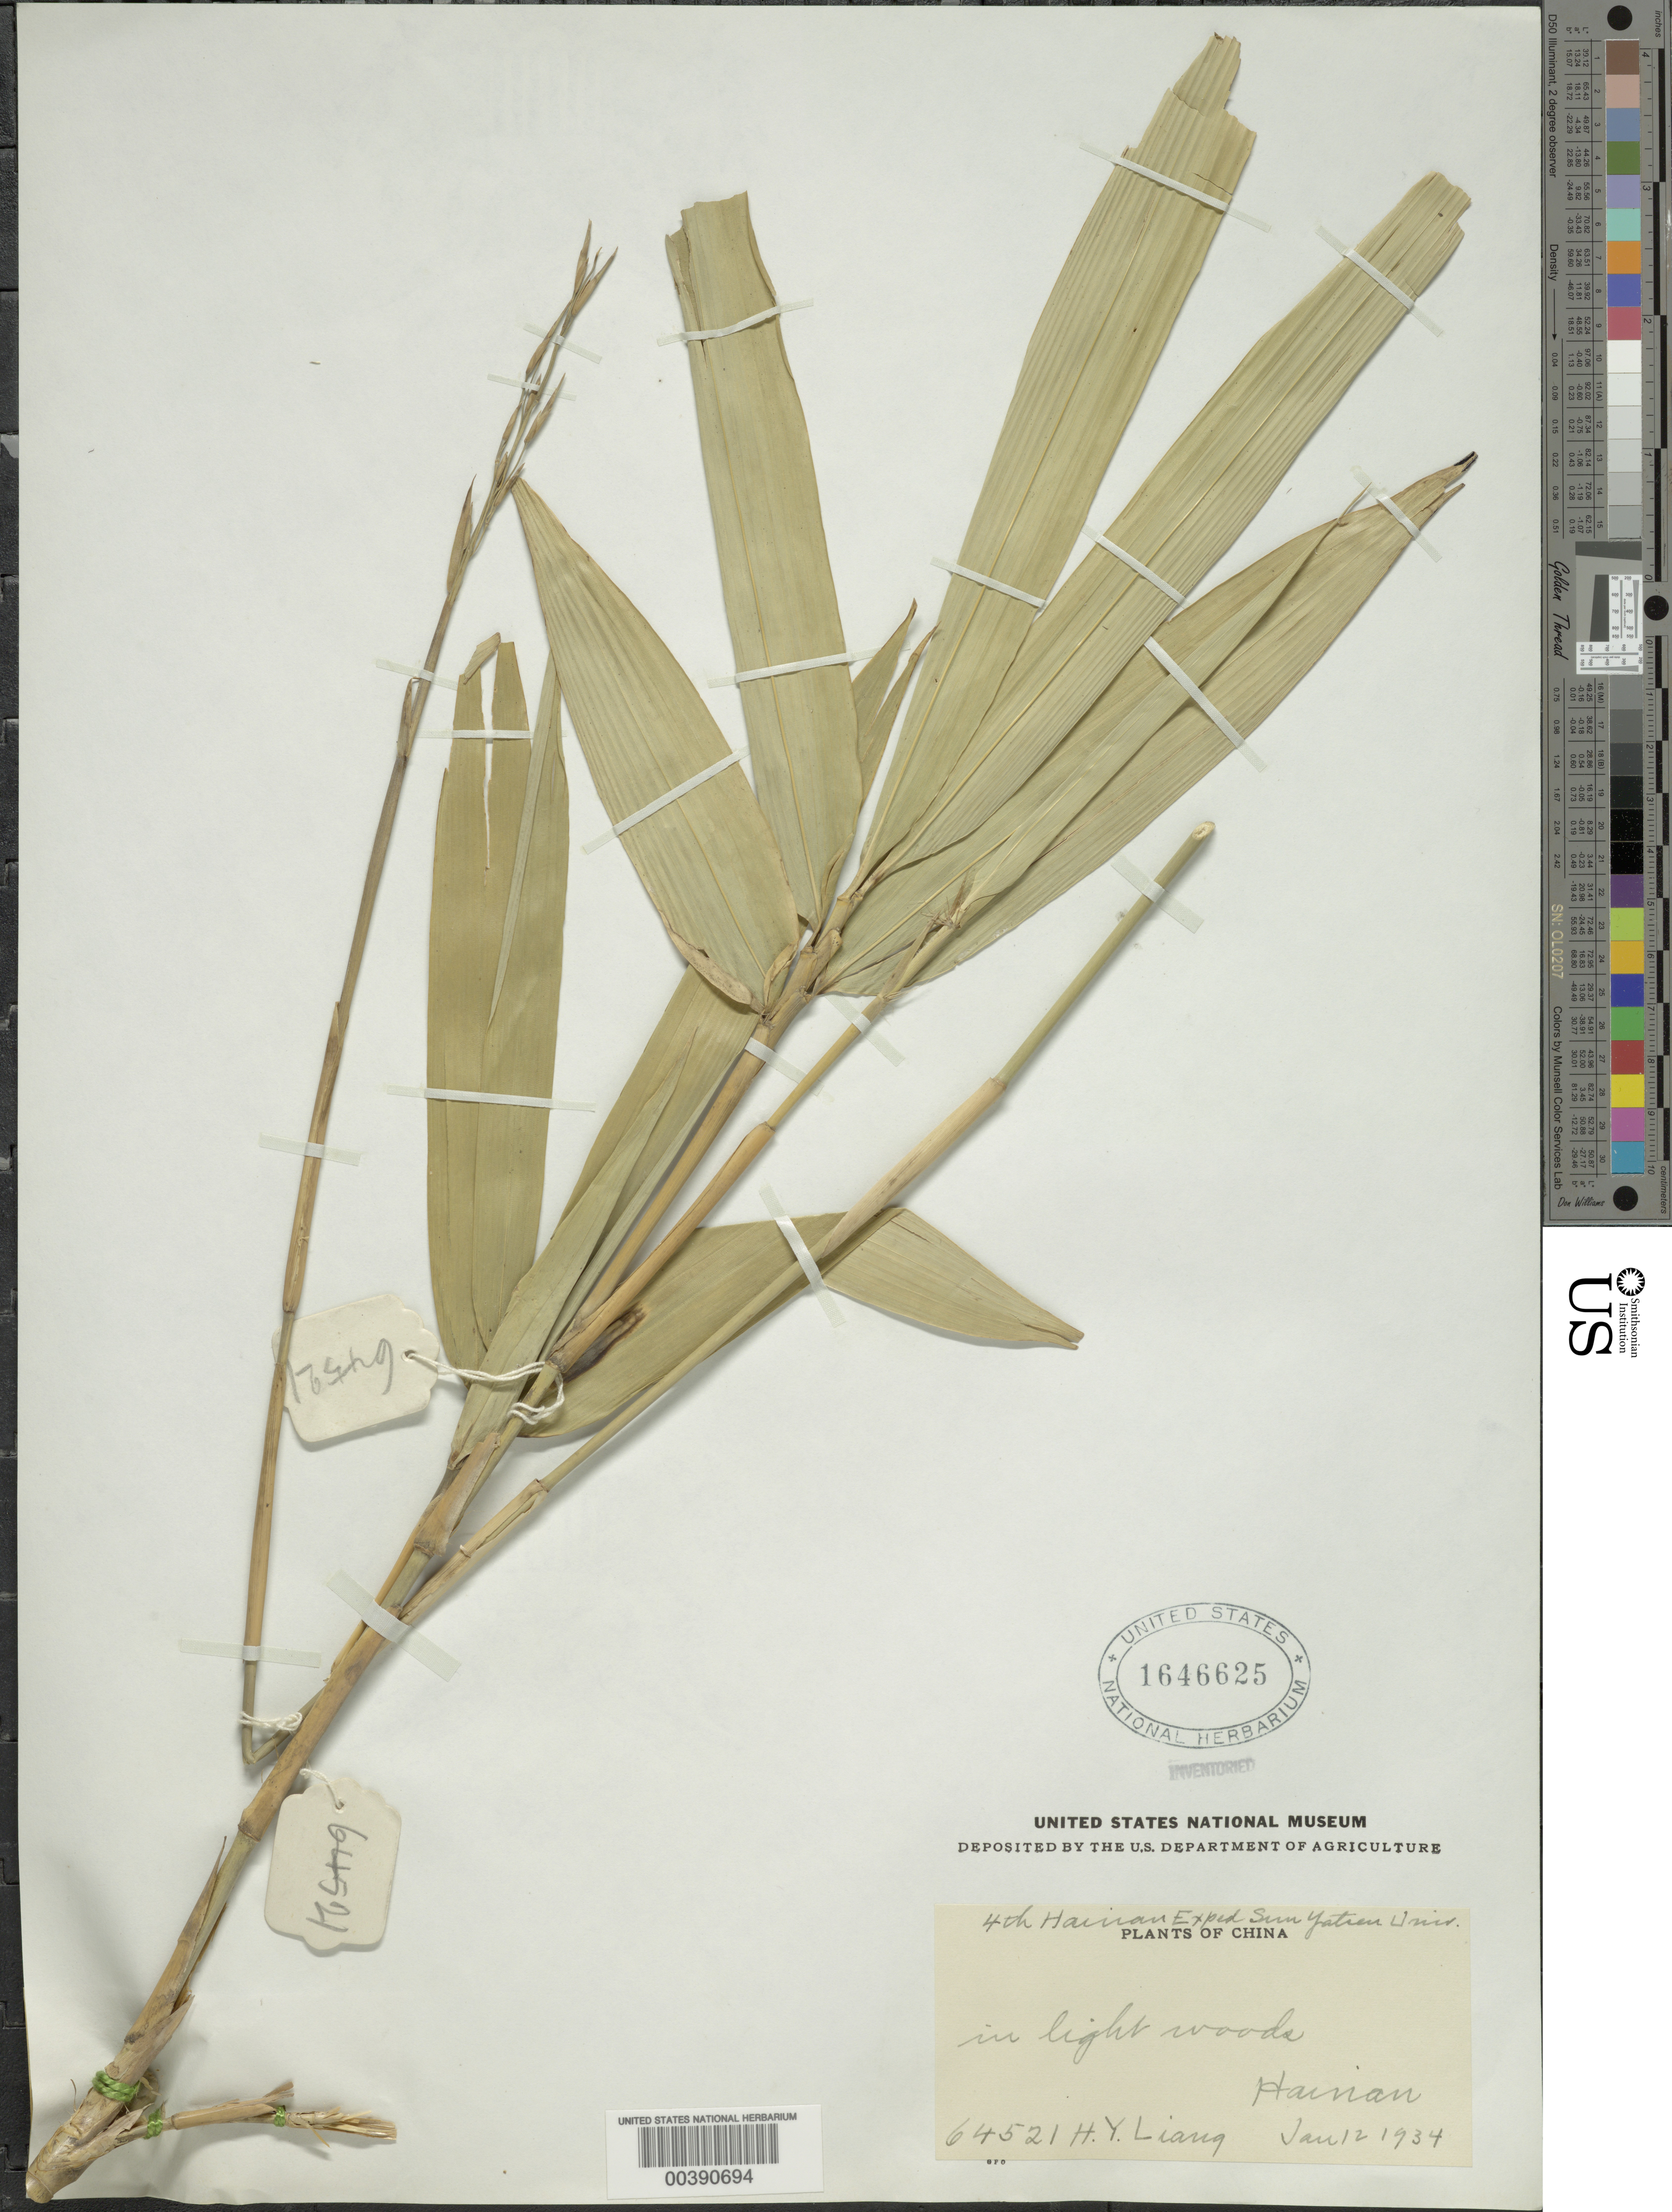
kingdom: Plantae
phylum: Tracheophyta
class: Liliopsida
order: Poales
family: Poaceae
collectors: H. Y. Liang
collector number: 64521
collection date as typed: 12 Jan 1934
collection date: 1934-01-12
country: China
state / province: Hainan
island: Hainan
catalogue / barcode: US 1646625